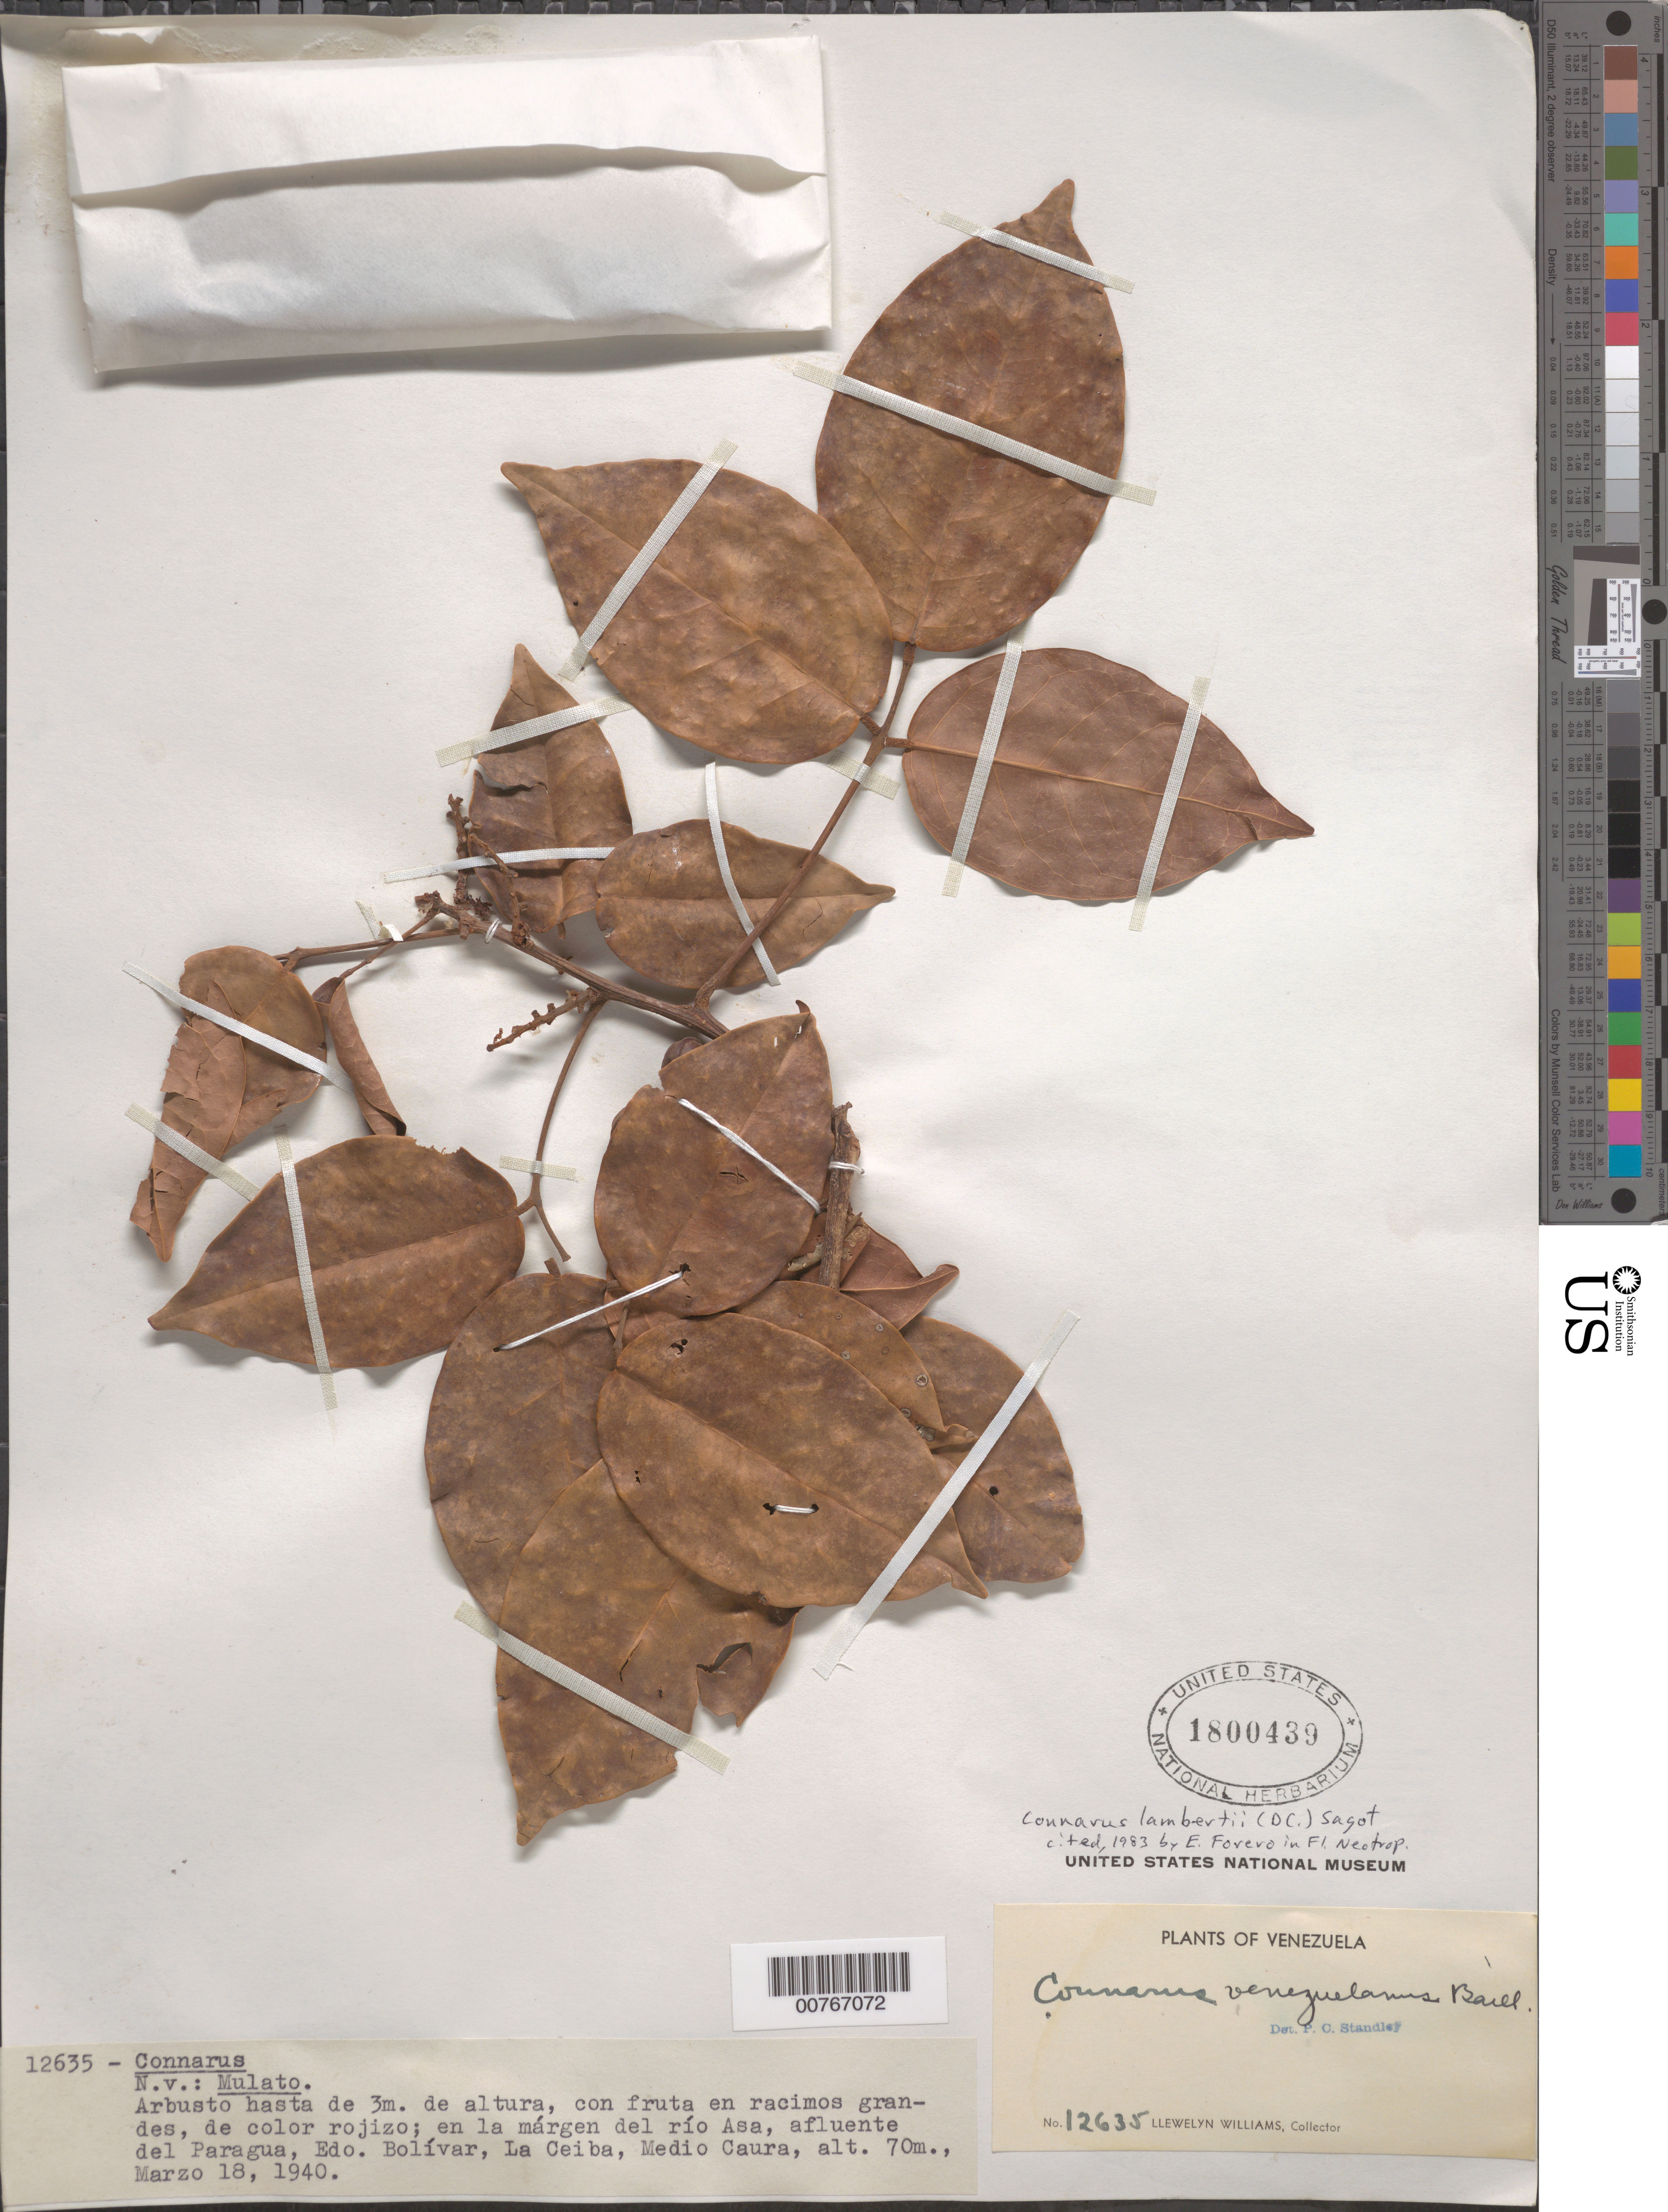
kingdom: Plantae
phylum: Tracheophyta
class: Magnoliopsida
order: Oxalidales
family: Connaraceae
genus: Connarus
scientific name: Connarus lambertii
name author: (DC.) Sagot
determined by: Forero, E.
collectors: Ll. Williams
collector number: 12635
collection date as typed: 18-Mar-40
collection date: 1940-03-18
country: Venezuela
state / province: Bolívar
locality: La Ceiba, Medio Paragua; Río Asa, afl. del Paragua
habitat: Márgen del río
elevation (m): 70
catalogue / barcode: US 1800439